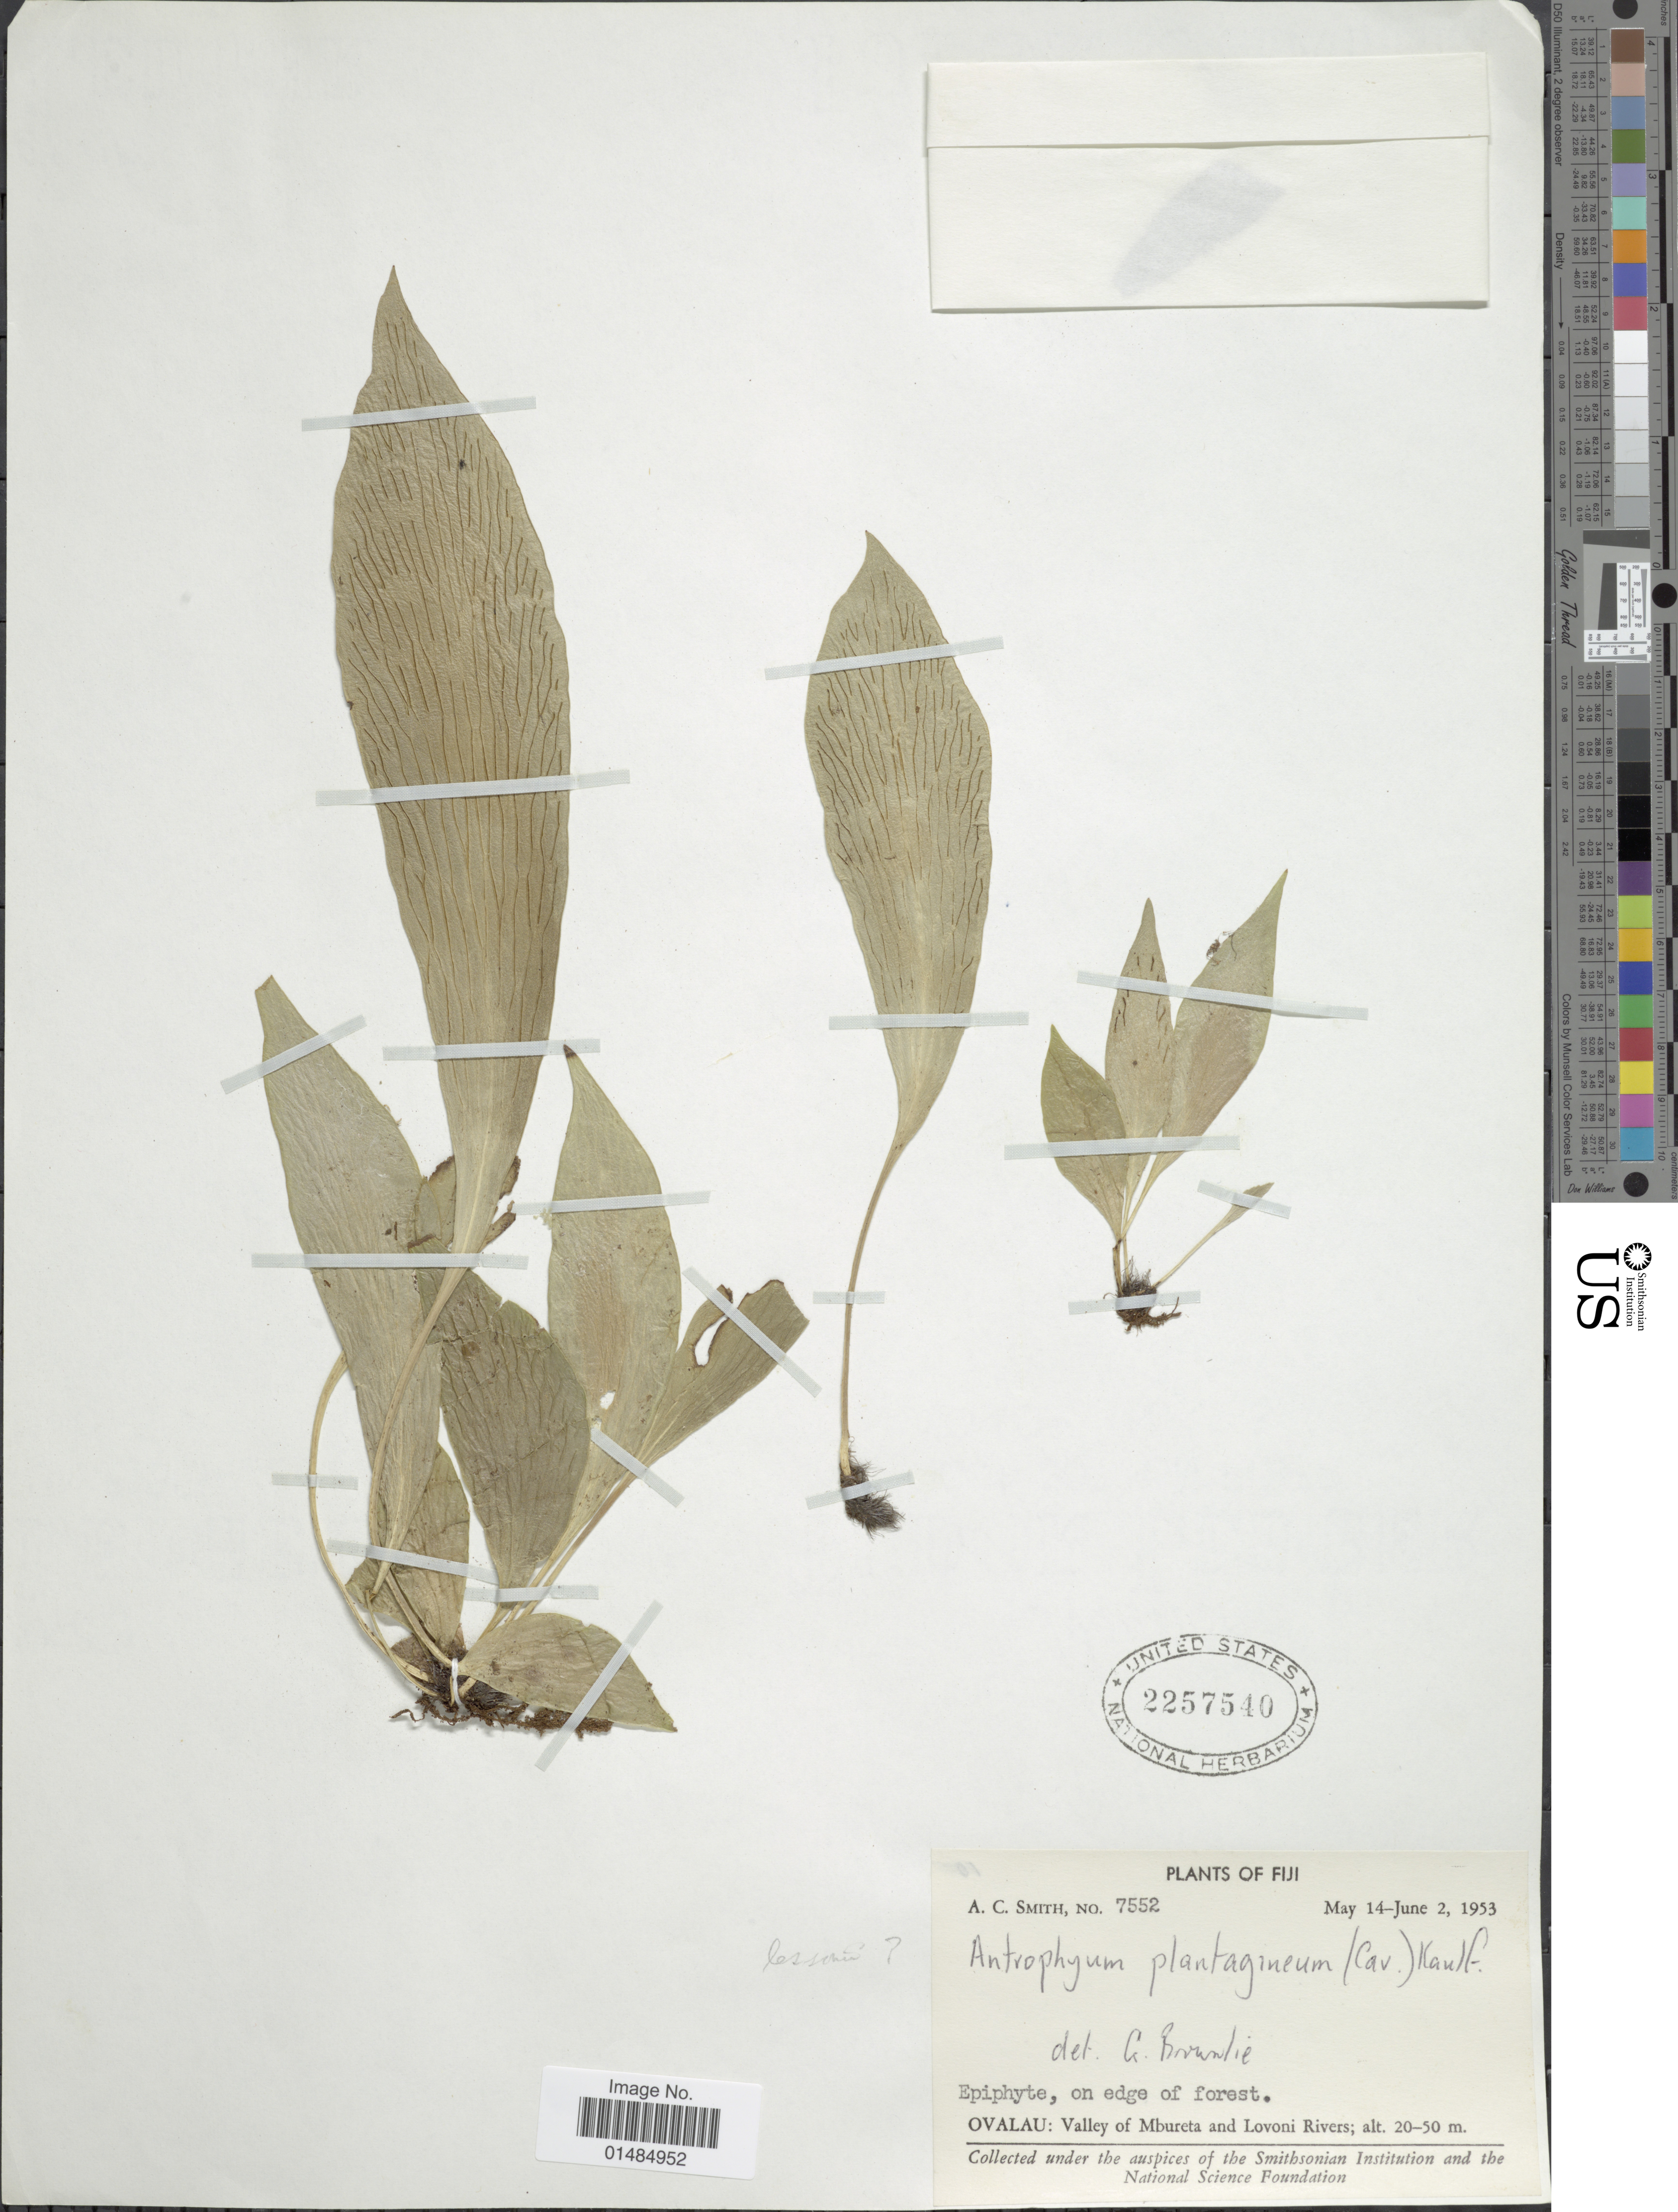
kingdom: Plantae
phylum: Tracheophyta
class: Polypodiopsida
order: Polypodiales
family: Pteridaceae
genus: Antrophyum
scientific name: Antrophyum lessonii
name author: Bory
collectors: A. C. Smith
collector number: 7552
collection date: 1953-05-14/1953-06-02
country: Fiji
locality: Ovalau: Valley of Mbureta and Lovoni Rivers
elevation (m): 20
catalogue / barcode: US 2257540